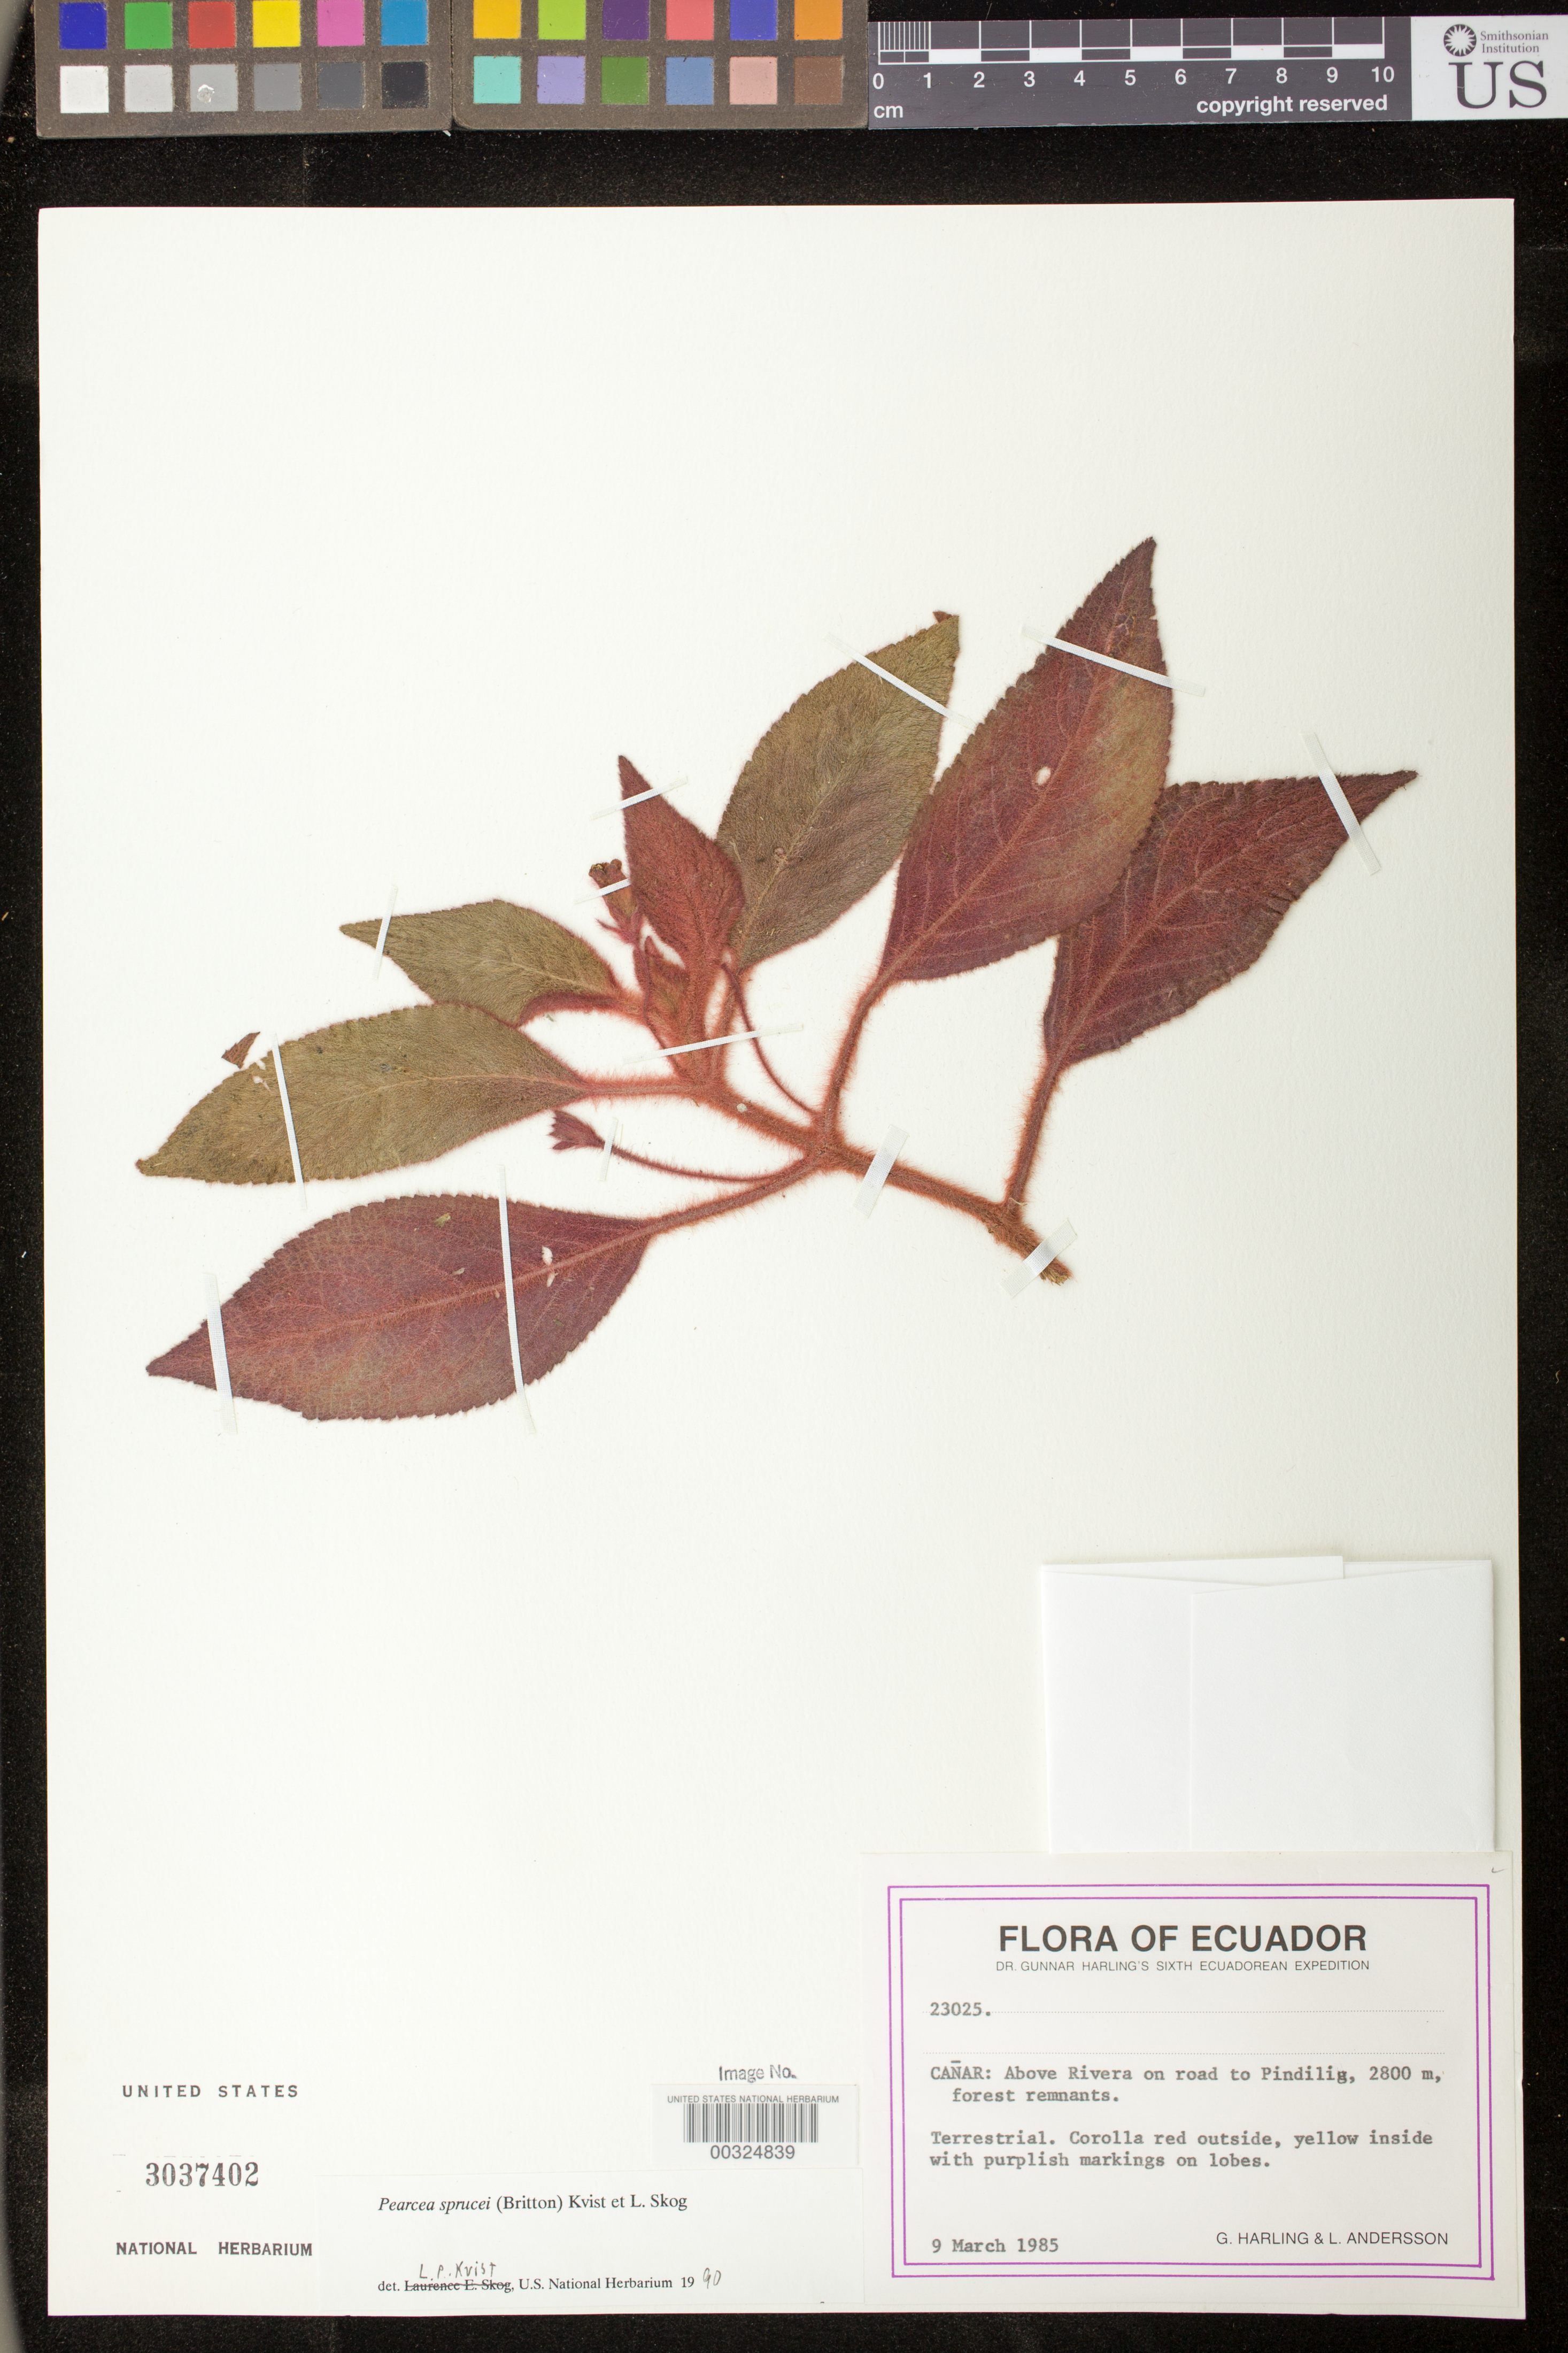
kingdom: Plantae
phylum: Tracheophyta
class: Magnoliopsida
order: Lamiales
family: Gesneriaceae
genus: Pearcea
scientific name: Pearcea sprucei var. sprucei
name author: (Britton ex Rusby) L.P. Kvist & L.E. Skog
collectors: G. Harling & L. Andersson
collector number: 23025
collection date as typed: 09 Mar 1985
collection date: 1985-03-09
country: Ecuador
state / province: Cañar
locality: Above Rivera on road to Pindilig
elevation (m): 2800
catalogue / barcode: US 3037402